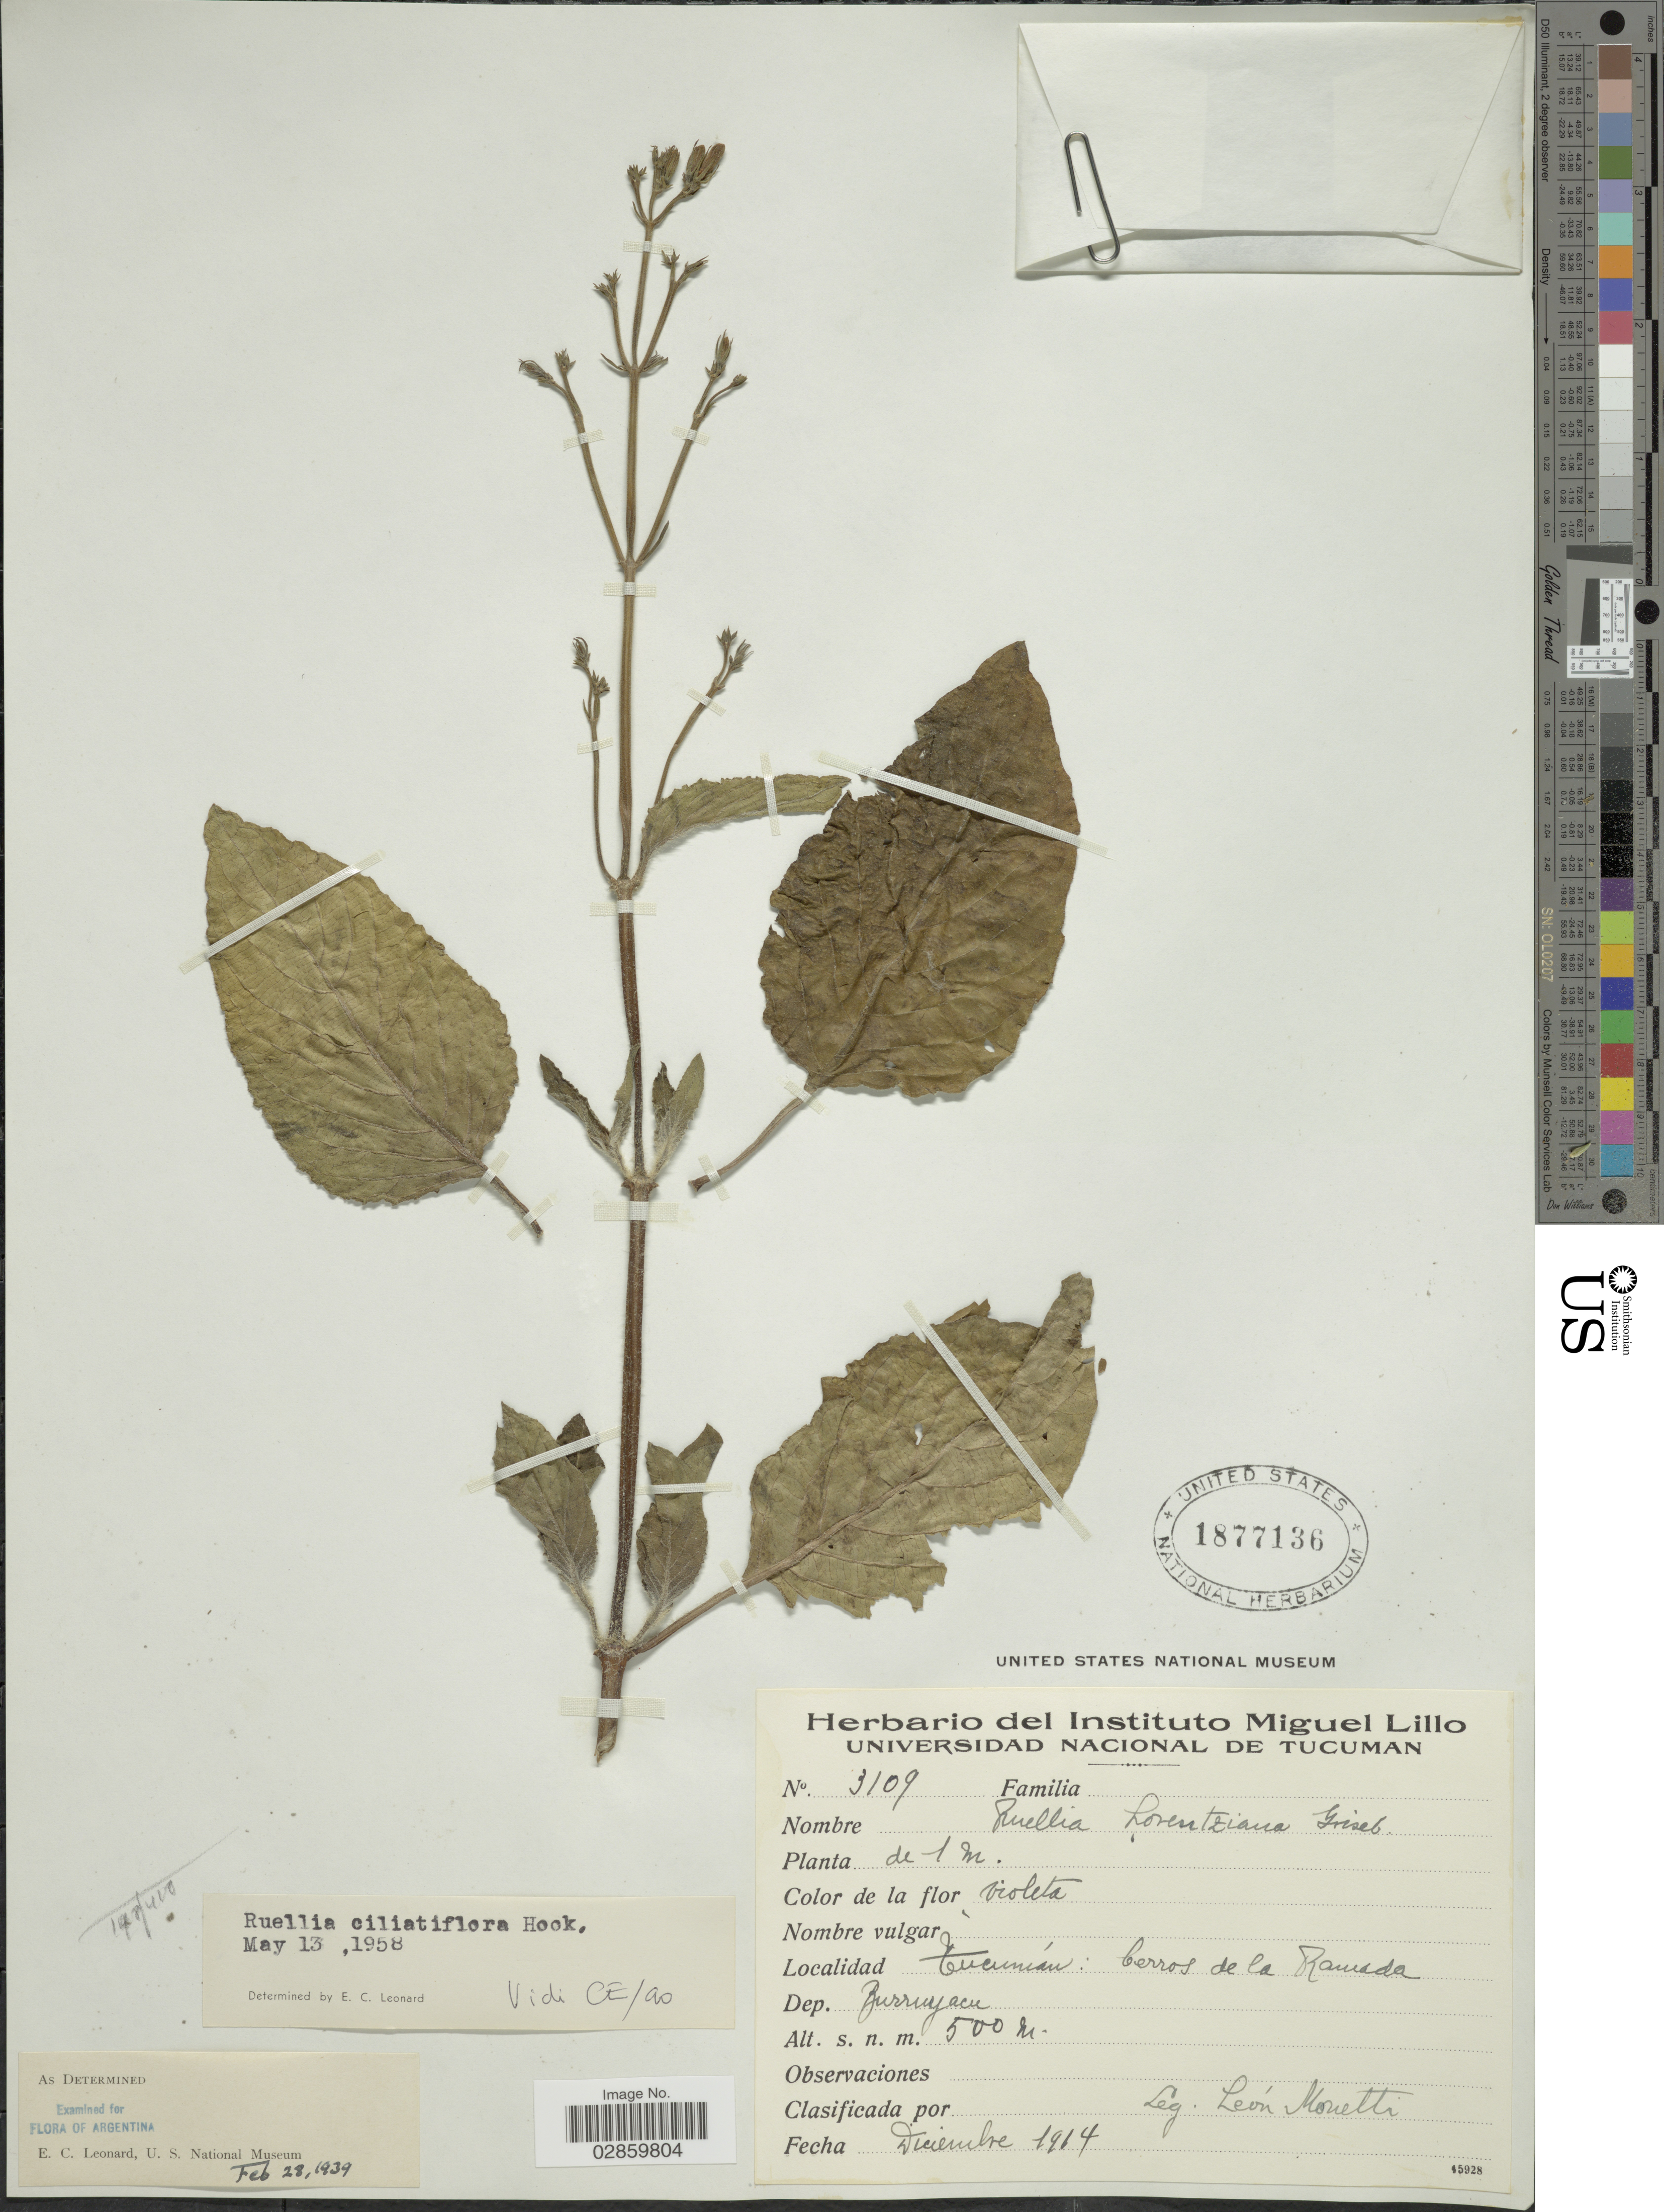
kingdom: Plantae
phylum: Tracheophyta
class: Magnoliopsida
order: Lamiales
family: Acanthaceae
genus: Ruellia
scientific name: Ruellia ciliatiflora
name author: Hook.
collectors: L. Monetti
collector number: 3109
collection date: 1914-12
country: Argentina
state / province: Tucuman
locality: Cerros de la Ramada. Dep. Burruyacu.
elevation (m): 500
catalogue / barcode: US 1877136